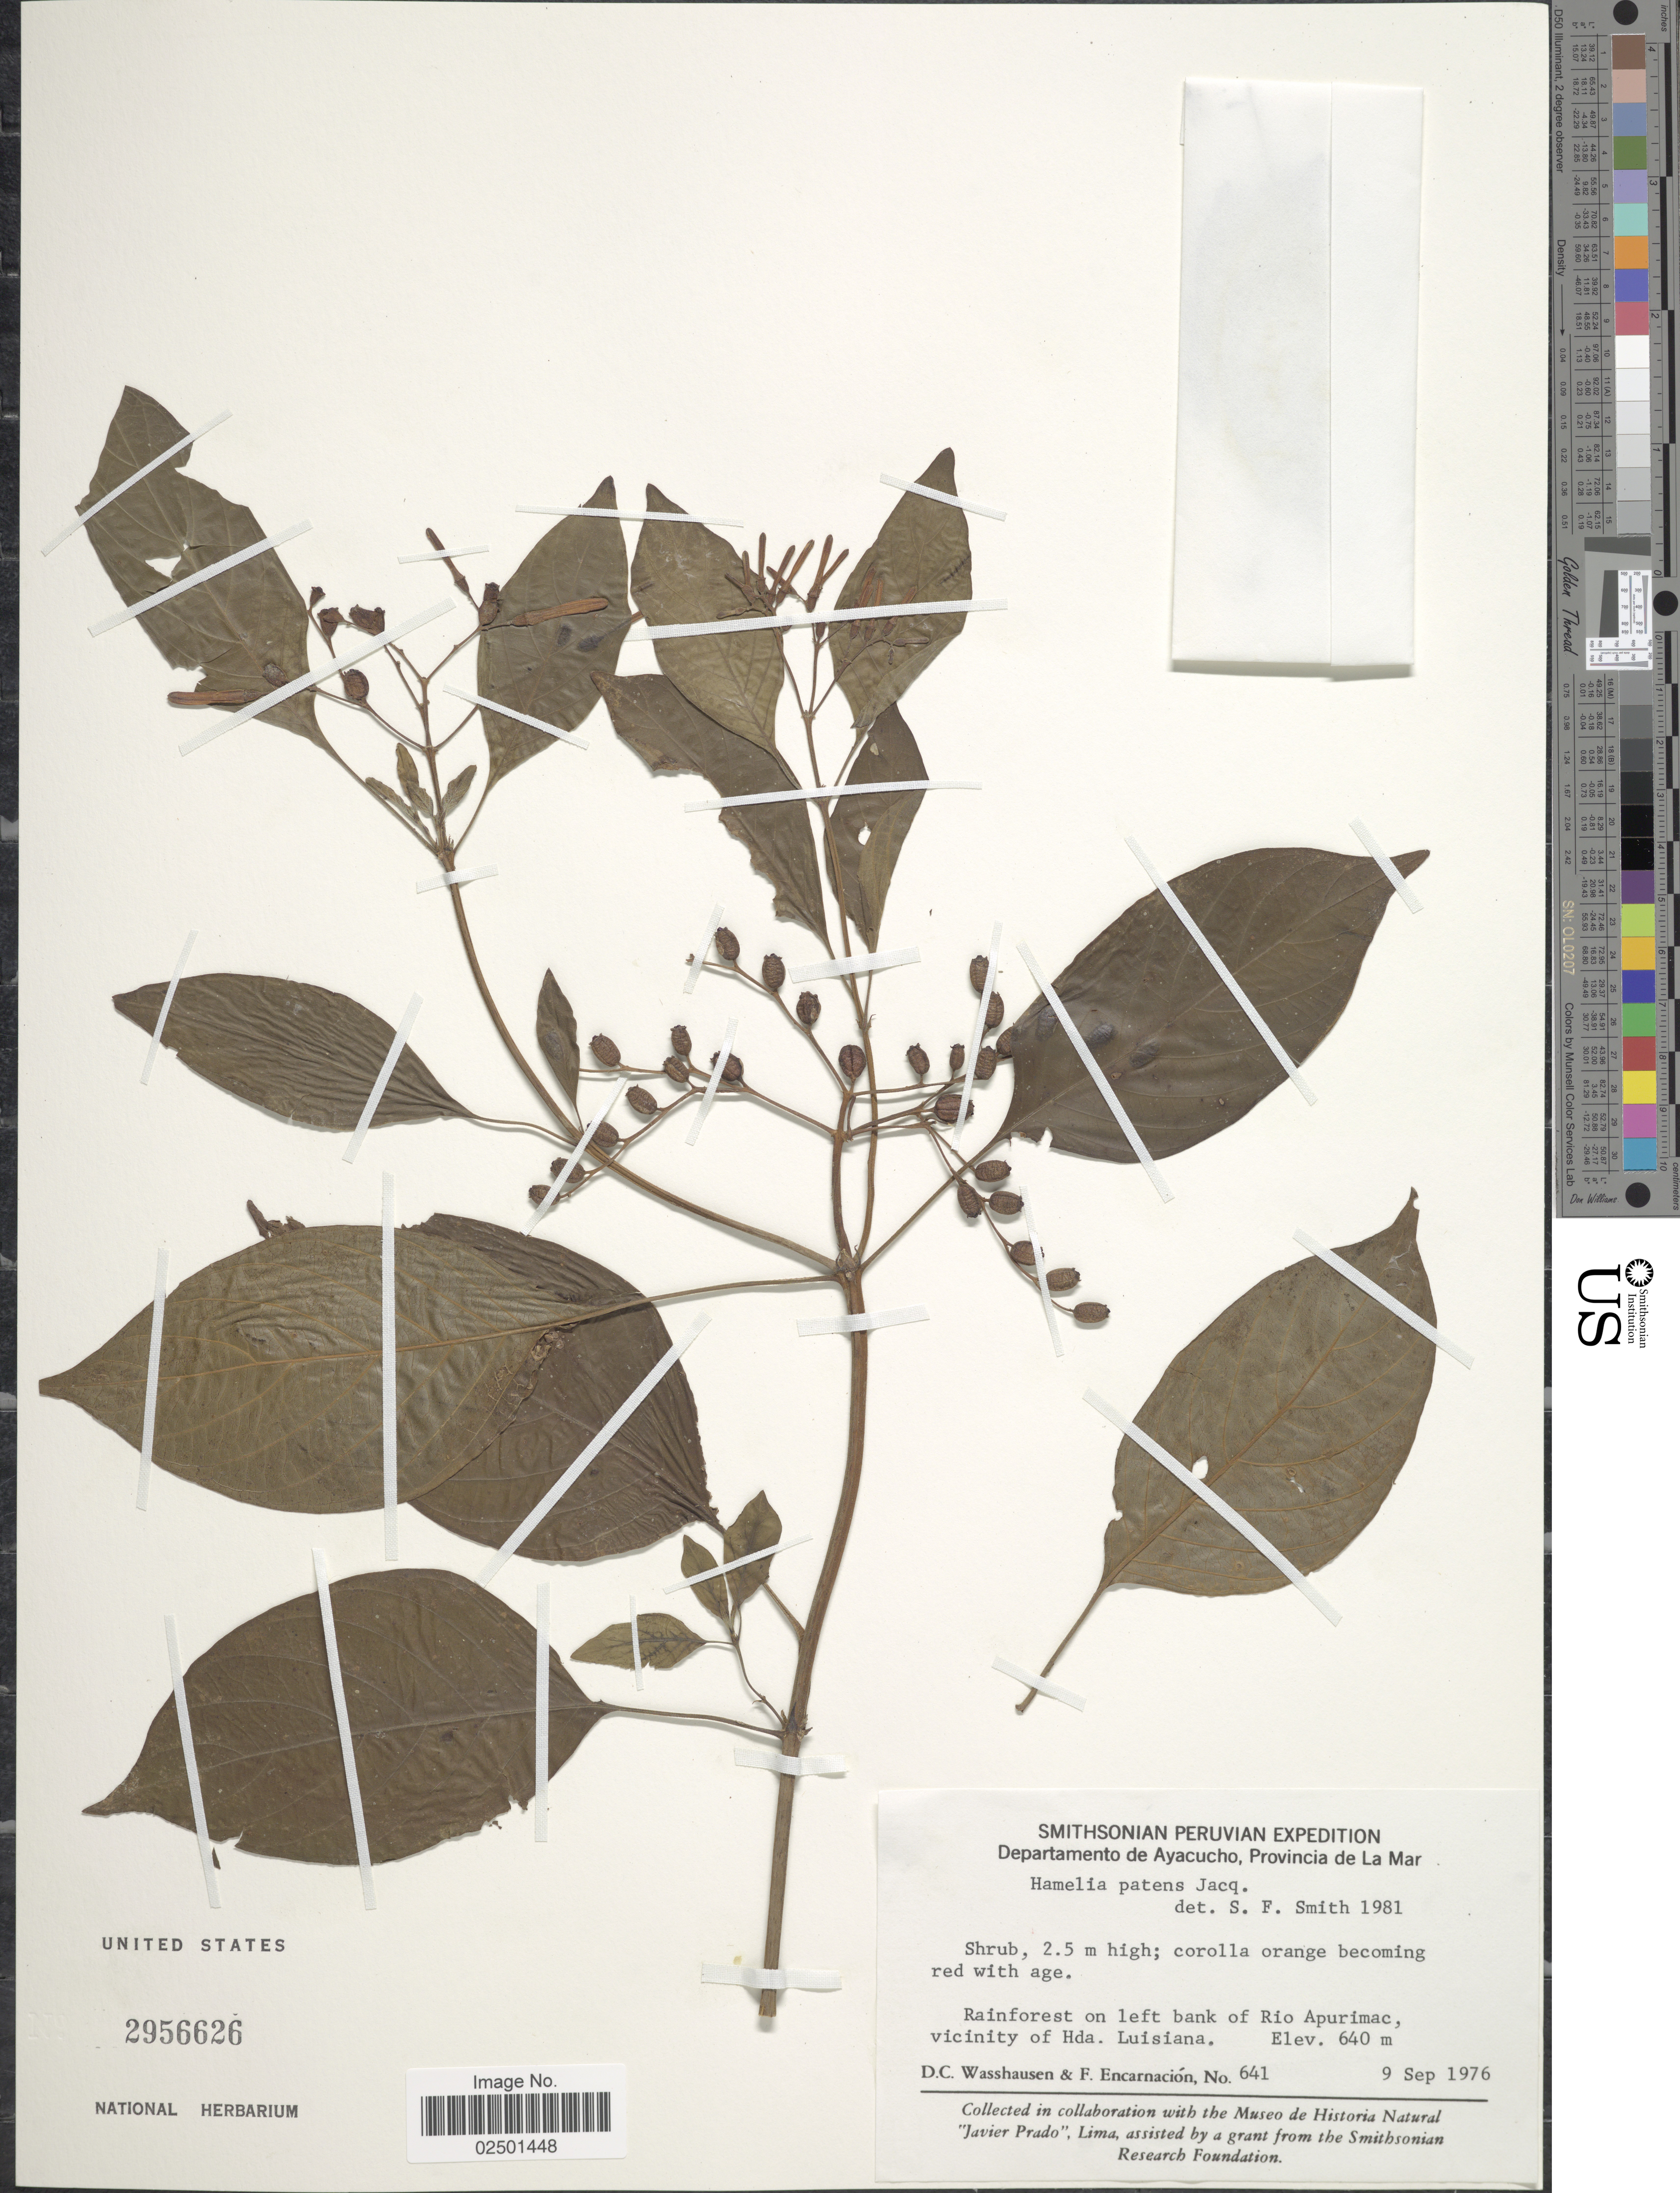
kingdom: Plantae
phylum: Tracheophyta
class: Magnoliopsida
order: Gentianales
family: Rubiaceae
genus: Hamelia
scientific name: Hamelia patens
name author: Jacq.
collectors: D. C. Wasshausen & F. Encarnación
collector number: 641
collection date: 1976-09-09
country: Peru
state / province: Ayacucho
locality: Departamento de Ayacucho, Provincia de La Mar. Rainforest on left bank of Rio Apurimac, vicinity of Hda. Luisiana.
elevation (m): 640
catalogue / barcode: US 2956626